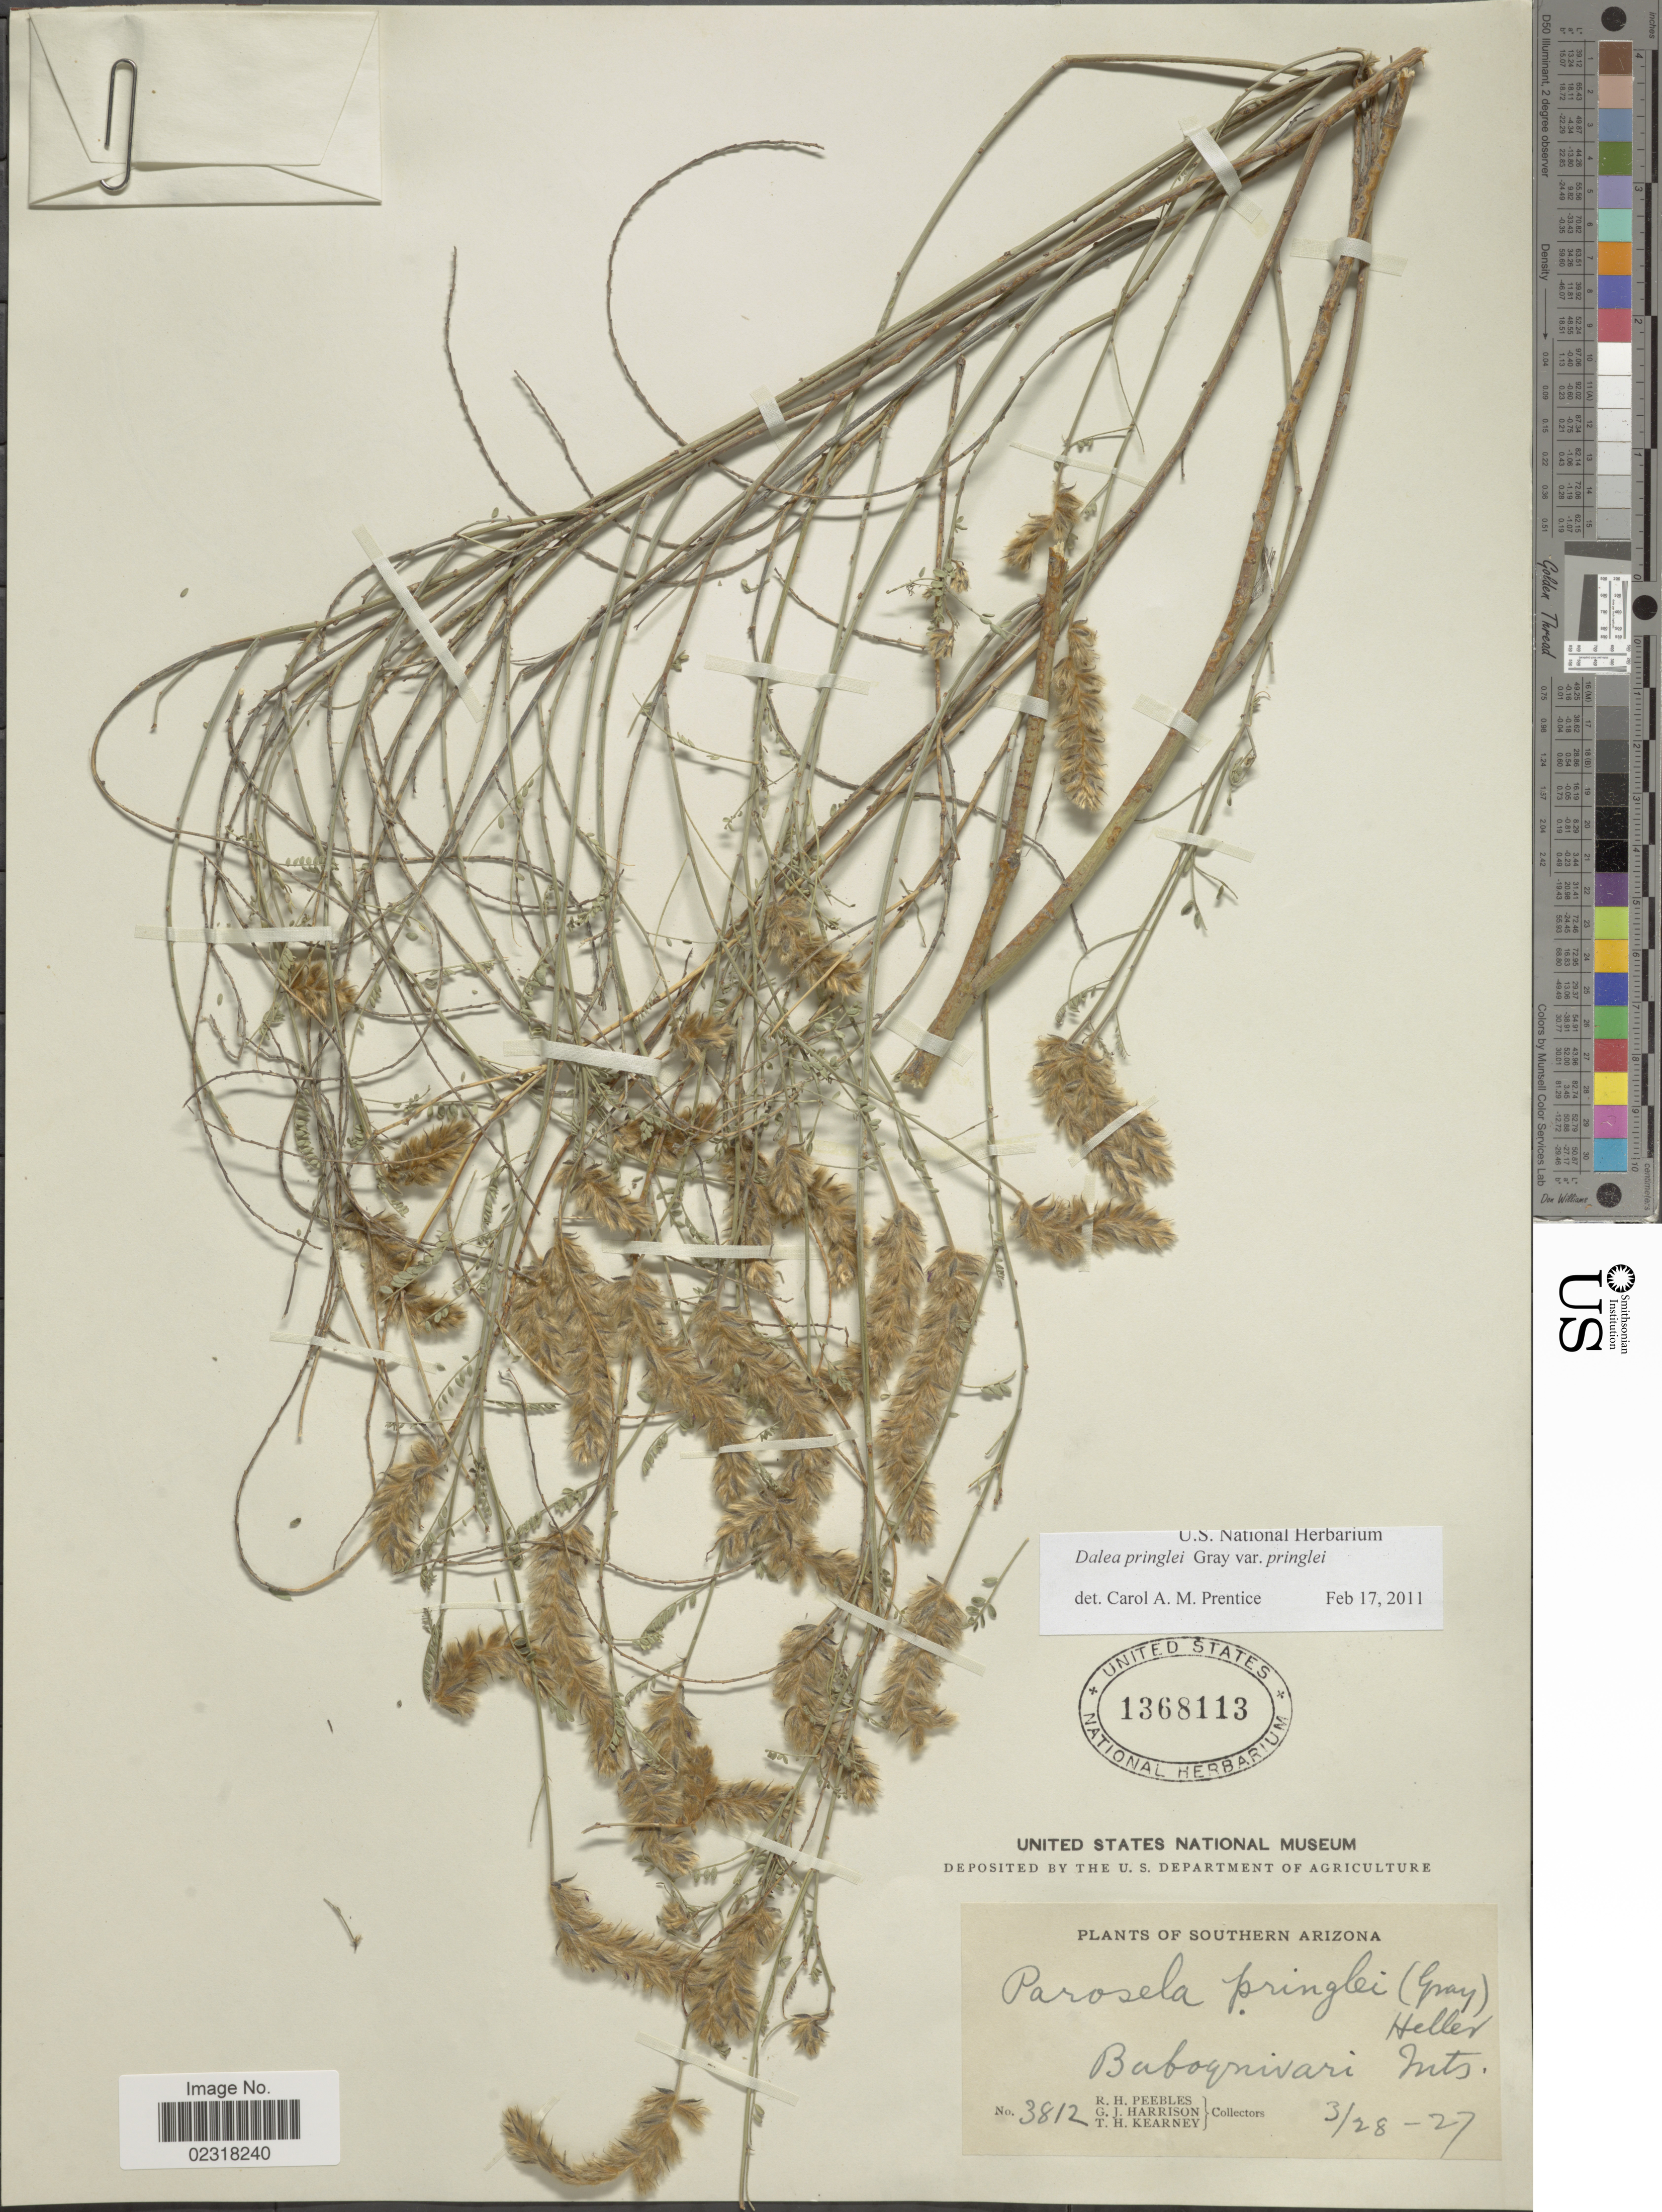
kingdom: Plantae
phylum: Tracheophyta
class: Magnoliopsida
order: Fabales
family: Fabaceae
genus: Dalea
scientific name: Dalea pringlei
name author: A. Gray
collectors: R. H. Peebles, G. J. Harrison & T. H. Kearney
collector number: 3812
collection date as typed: Transcribed d/m/y: 28/3/27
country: United States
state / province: Arizona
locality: Southern Arizona, Baboqnivari Mts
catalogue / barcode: US 1368113